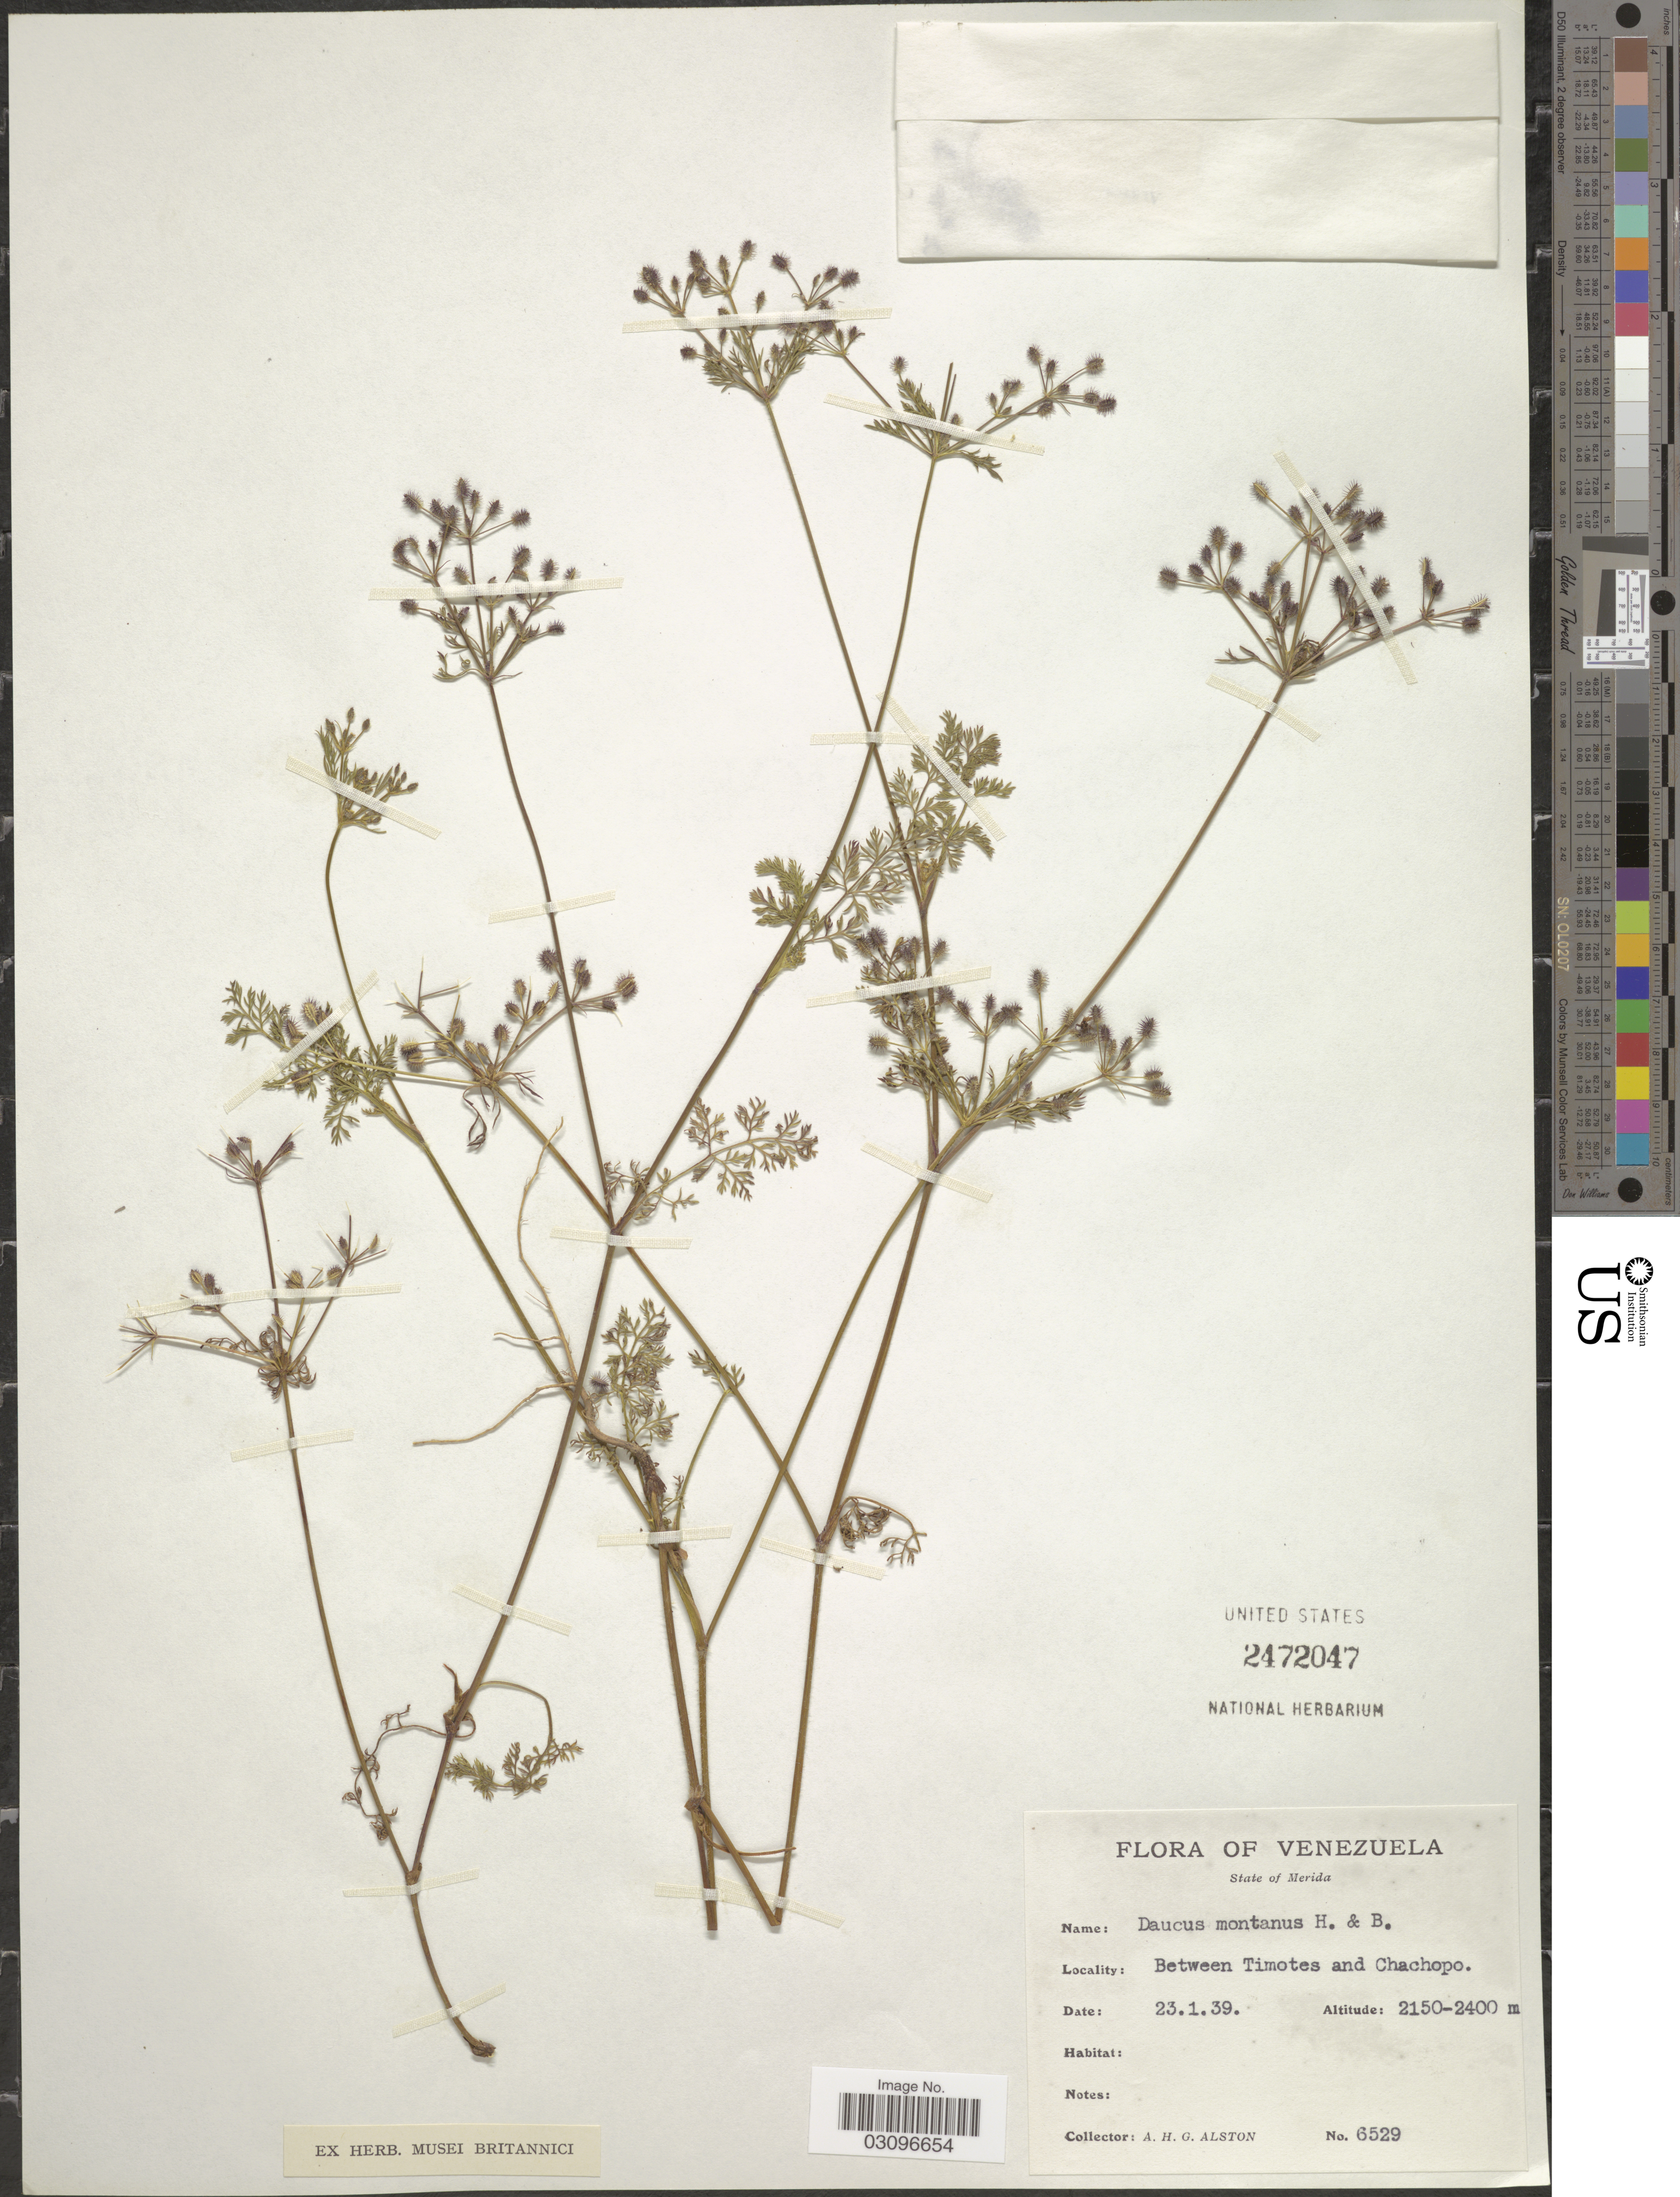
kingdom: Plantae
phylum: Tracheophyta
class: Magnoliopsida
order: Apiales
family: Apiaceae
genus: Daucus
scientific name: Daucus montanus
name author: Humb. & Bonpl. ex Spreng.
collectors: A. H. Alston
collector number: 6529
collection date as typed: Transcribed d/m/y: 23/1/39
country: Venezuela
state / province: Mérida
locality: Between Timotes and Chachopo.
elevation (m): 2150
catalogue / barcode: US 2472047